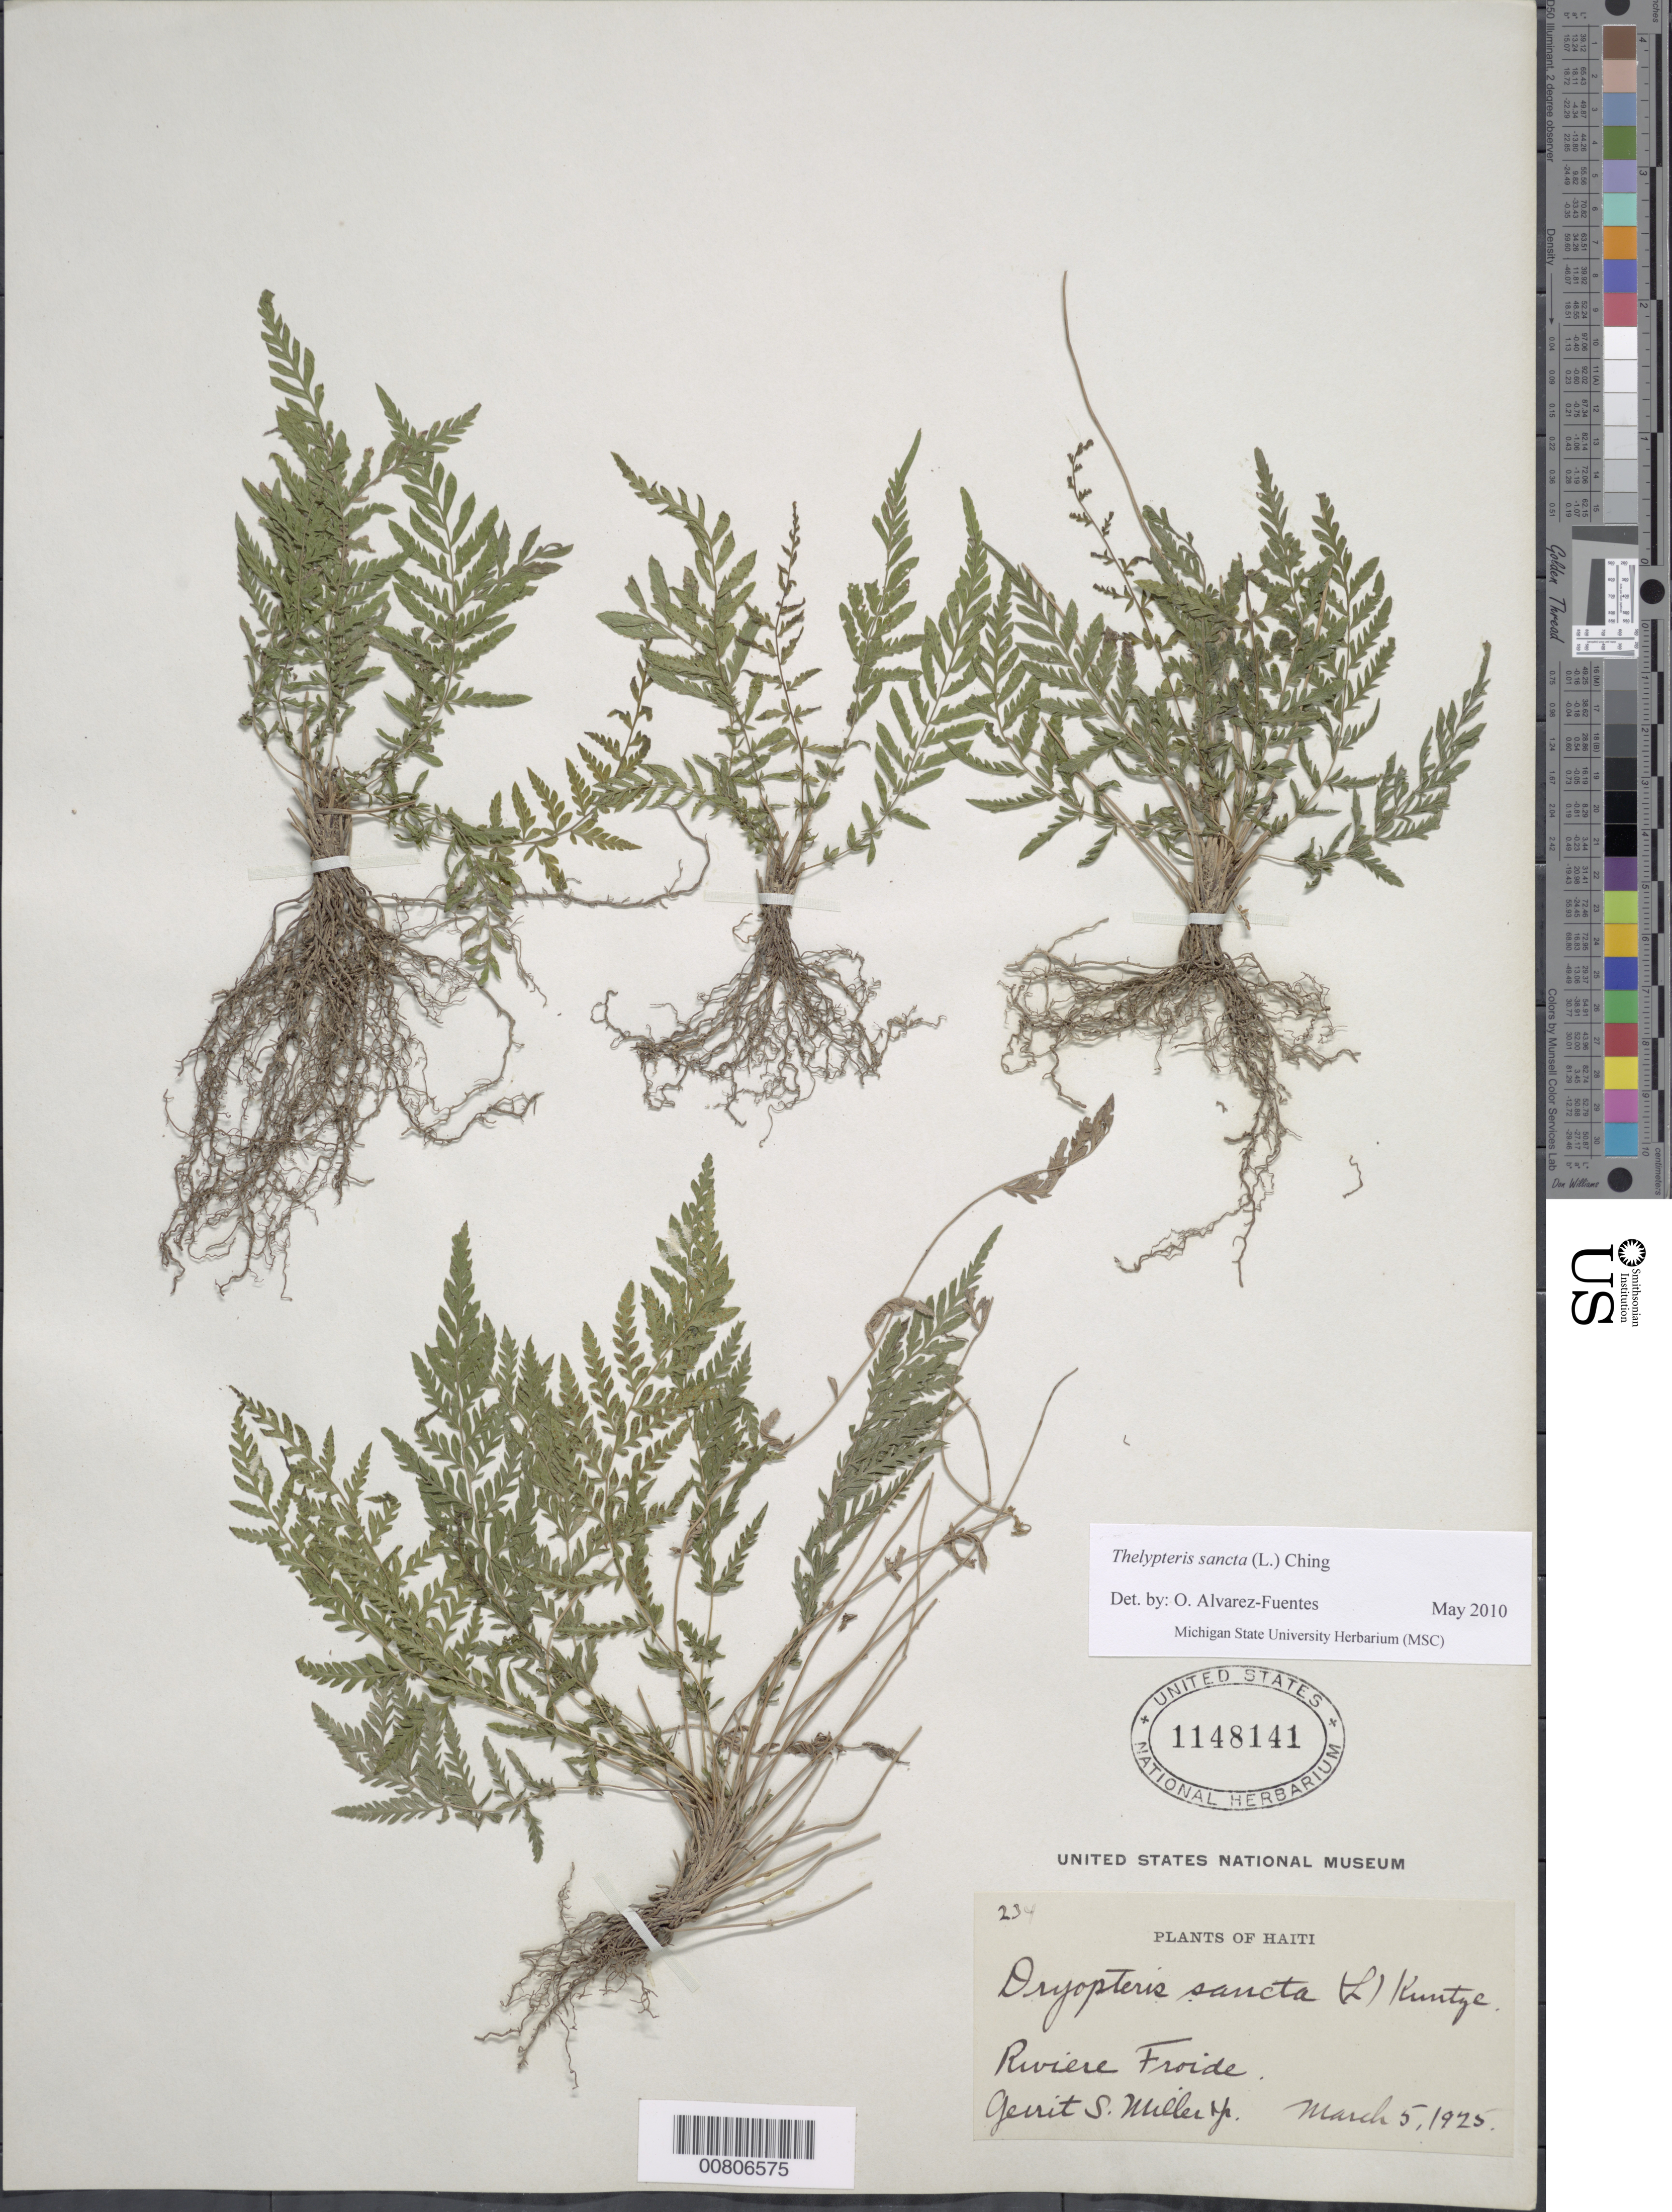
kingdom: Plantae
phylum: Tracheophyta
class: Polypodiopsida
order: Polypodiales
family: Thelypteridaceae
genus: Amauropelta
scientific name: Amauropelta sancta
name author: (L.) Pic. Serm.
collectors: G. S. Miller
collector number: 234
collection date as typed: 05 Mar 1925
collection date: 1925-03-05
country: Haiti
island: Hispaniola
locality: Riviere Froide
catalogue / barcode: US 1148141